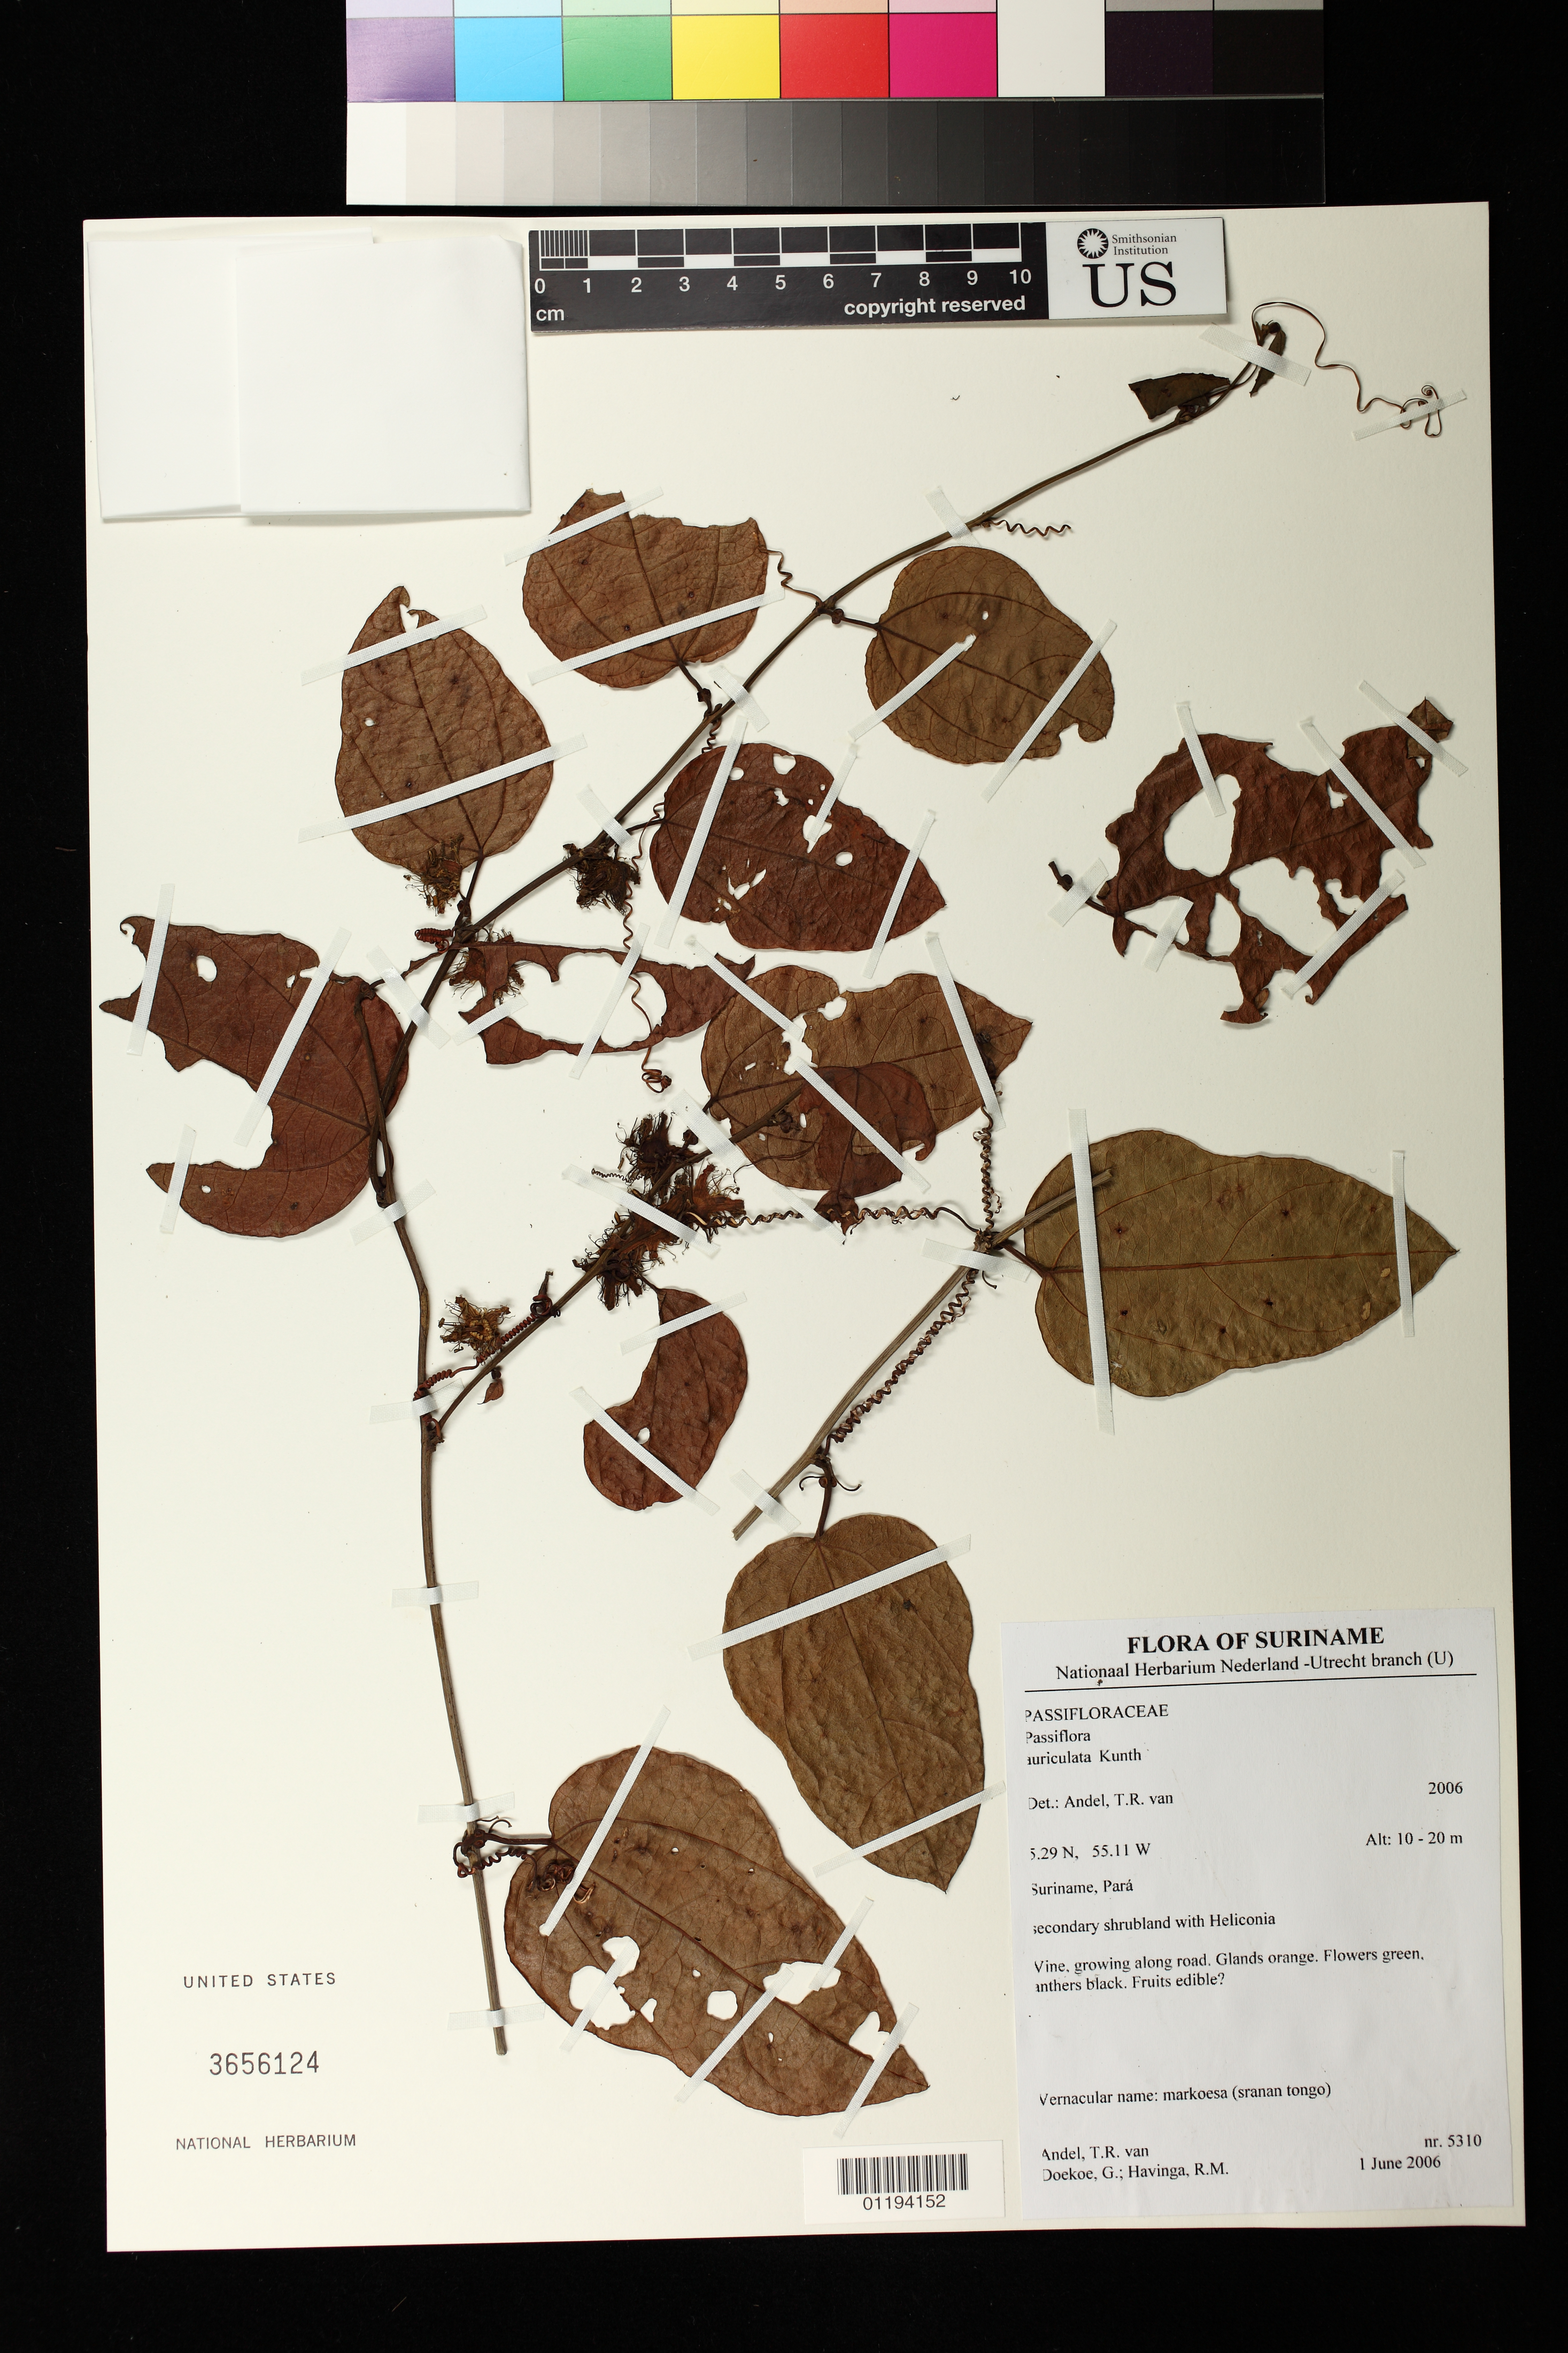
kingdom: Plantae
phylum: Tracheophyta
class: Magnoliopsida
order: Malpighiales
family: Passifloraceae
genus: Passiflora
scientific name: Passiflora auriculata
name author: Kunth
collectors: T. R. van Andel, G. Doekoe & R. M. Havinga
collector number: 5310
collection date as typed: Jun 1 2006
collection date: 2006-06-01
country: Suriname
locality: Para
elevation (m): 10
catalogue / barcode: US 3656124